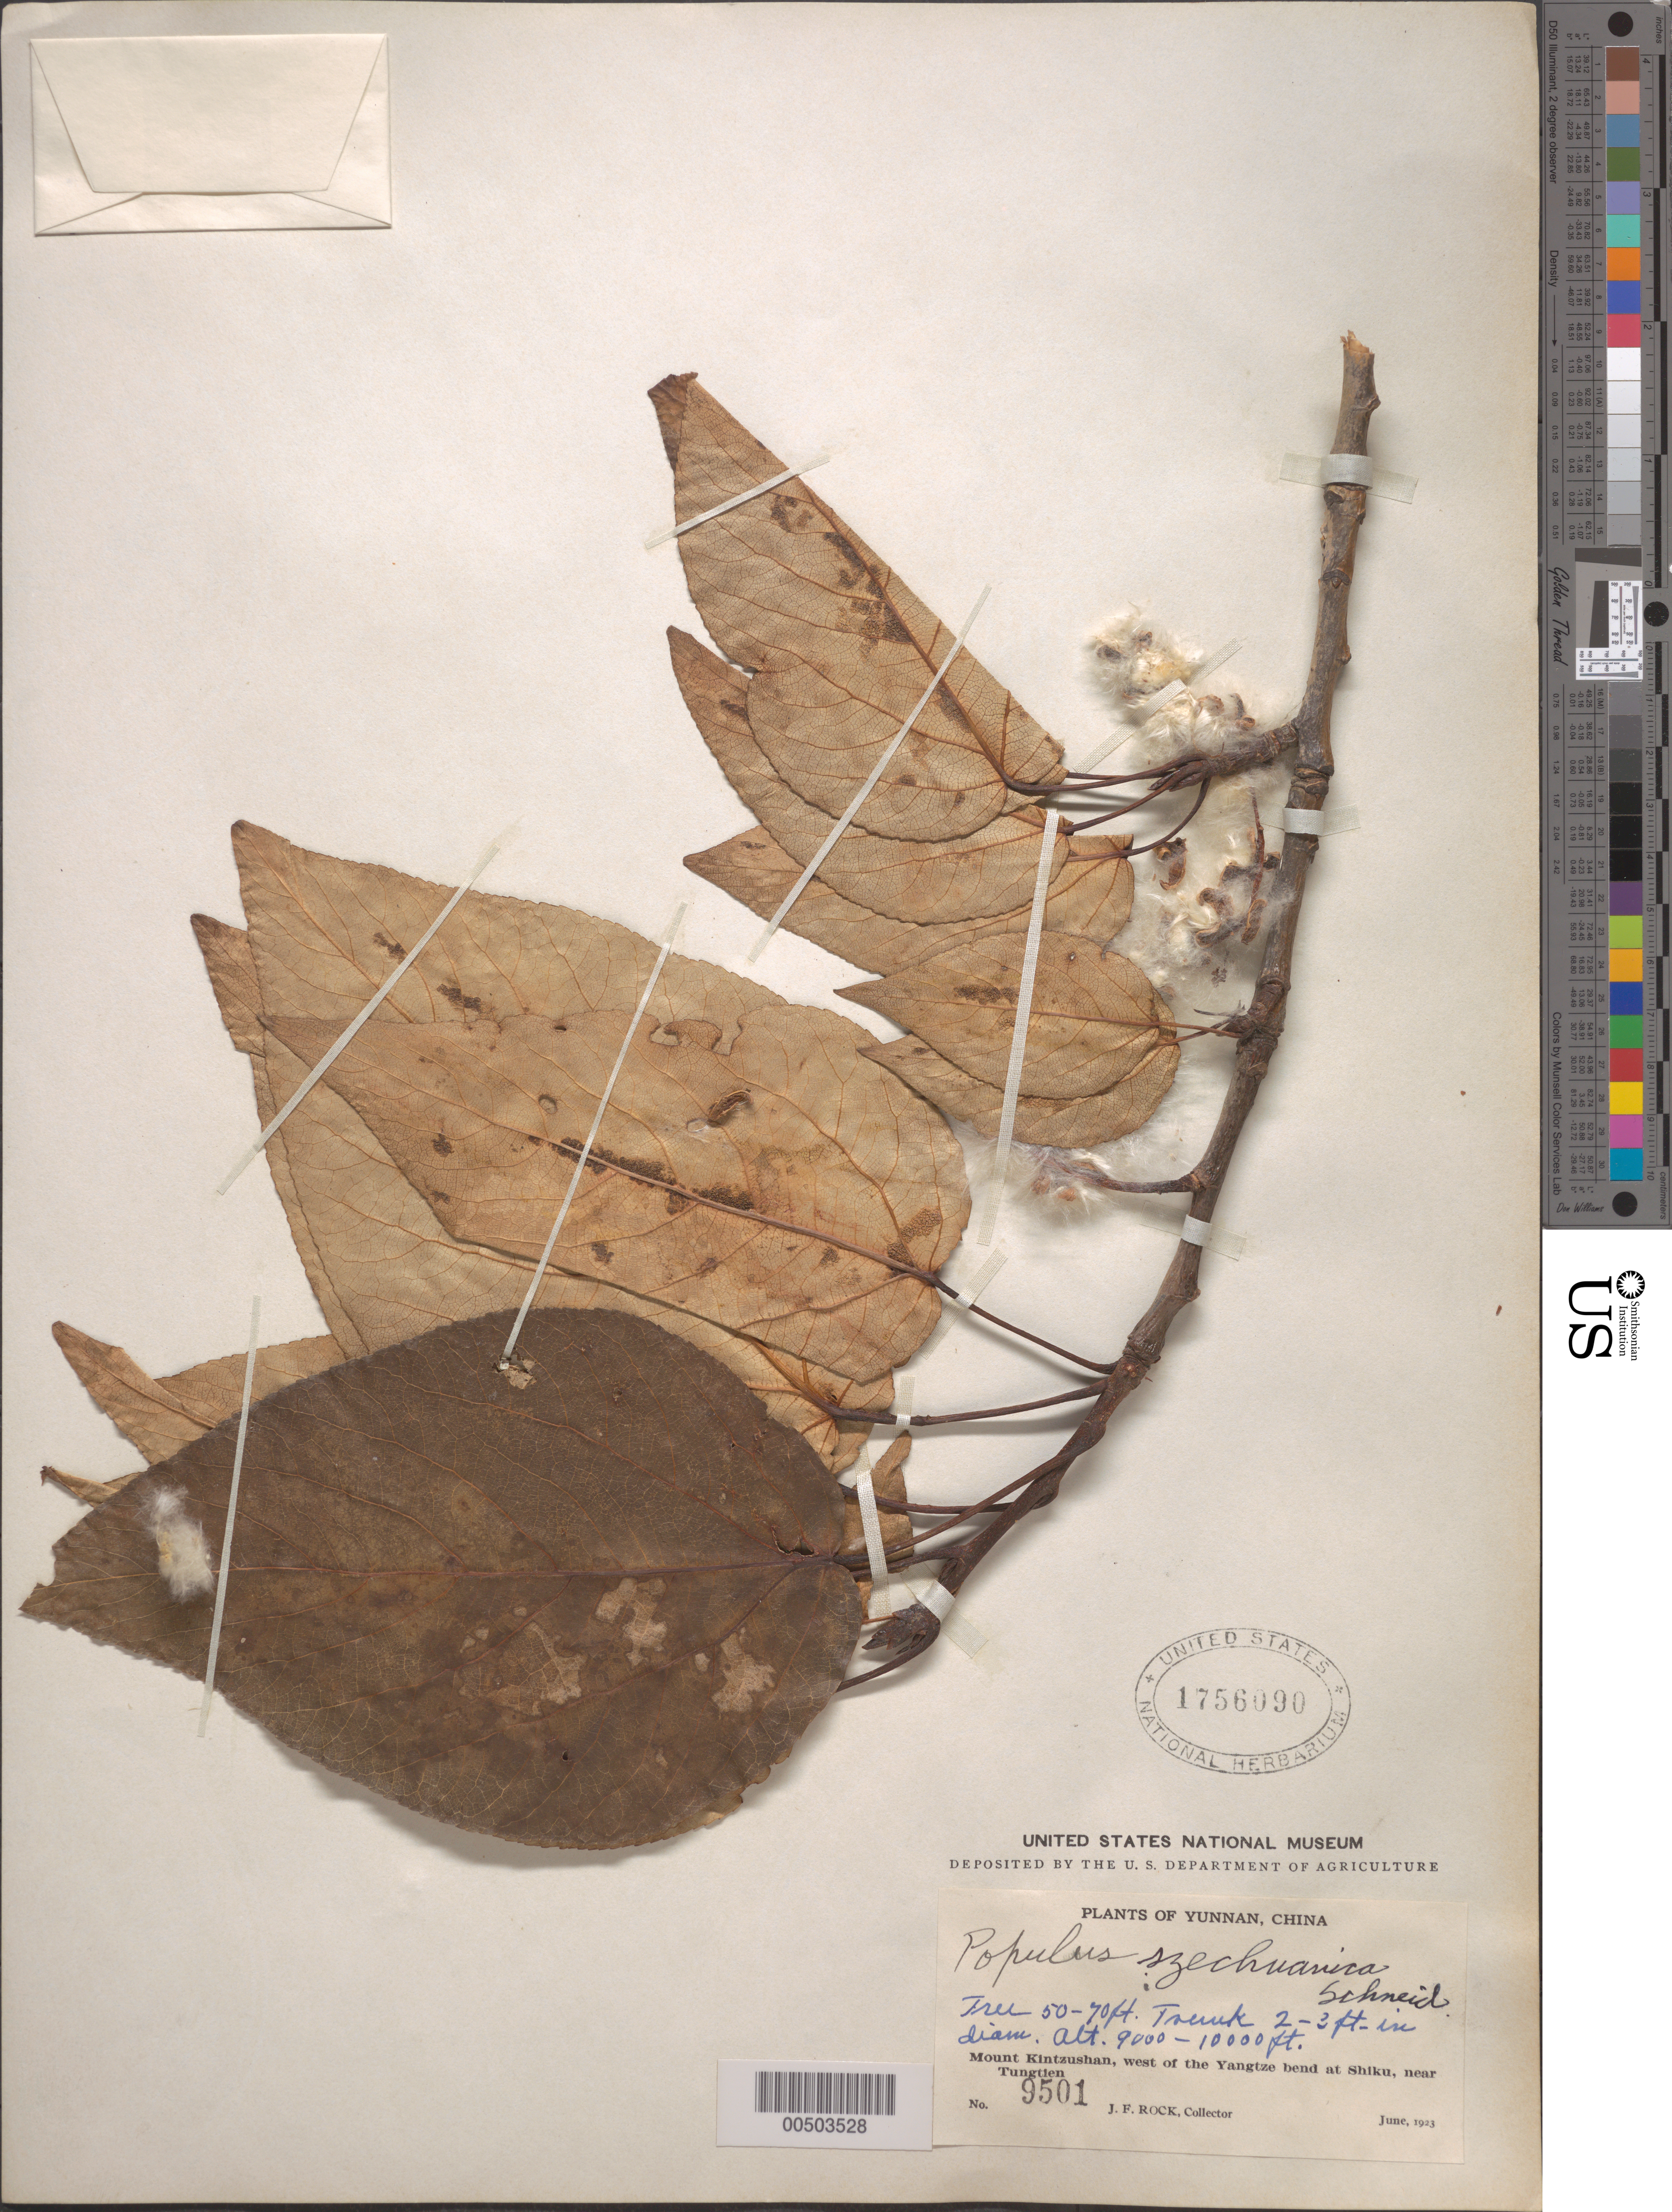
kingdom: Plantae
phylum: Tracheophyta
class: Magnoliopsida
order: Malpighiales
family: Salicaceae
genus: Populus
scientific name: Populus szechuanica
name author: C.K. Schneid.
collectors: J. F. Rock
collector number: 9501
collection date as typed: Jun 1923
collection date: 1923-06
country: China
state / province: Yunnan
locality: Mount Kintzushan, west of the Yangtze bend at Shiku, near Tungtien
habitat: Tree 50-70 ft., Trunk 2-3 ft. in diam.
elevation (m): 2743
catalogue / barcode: US 1756090